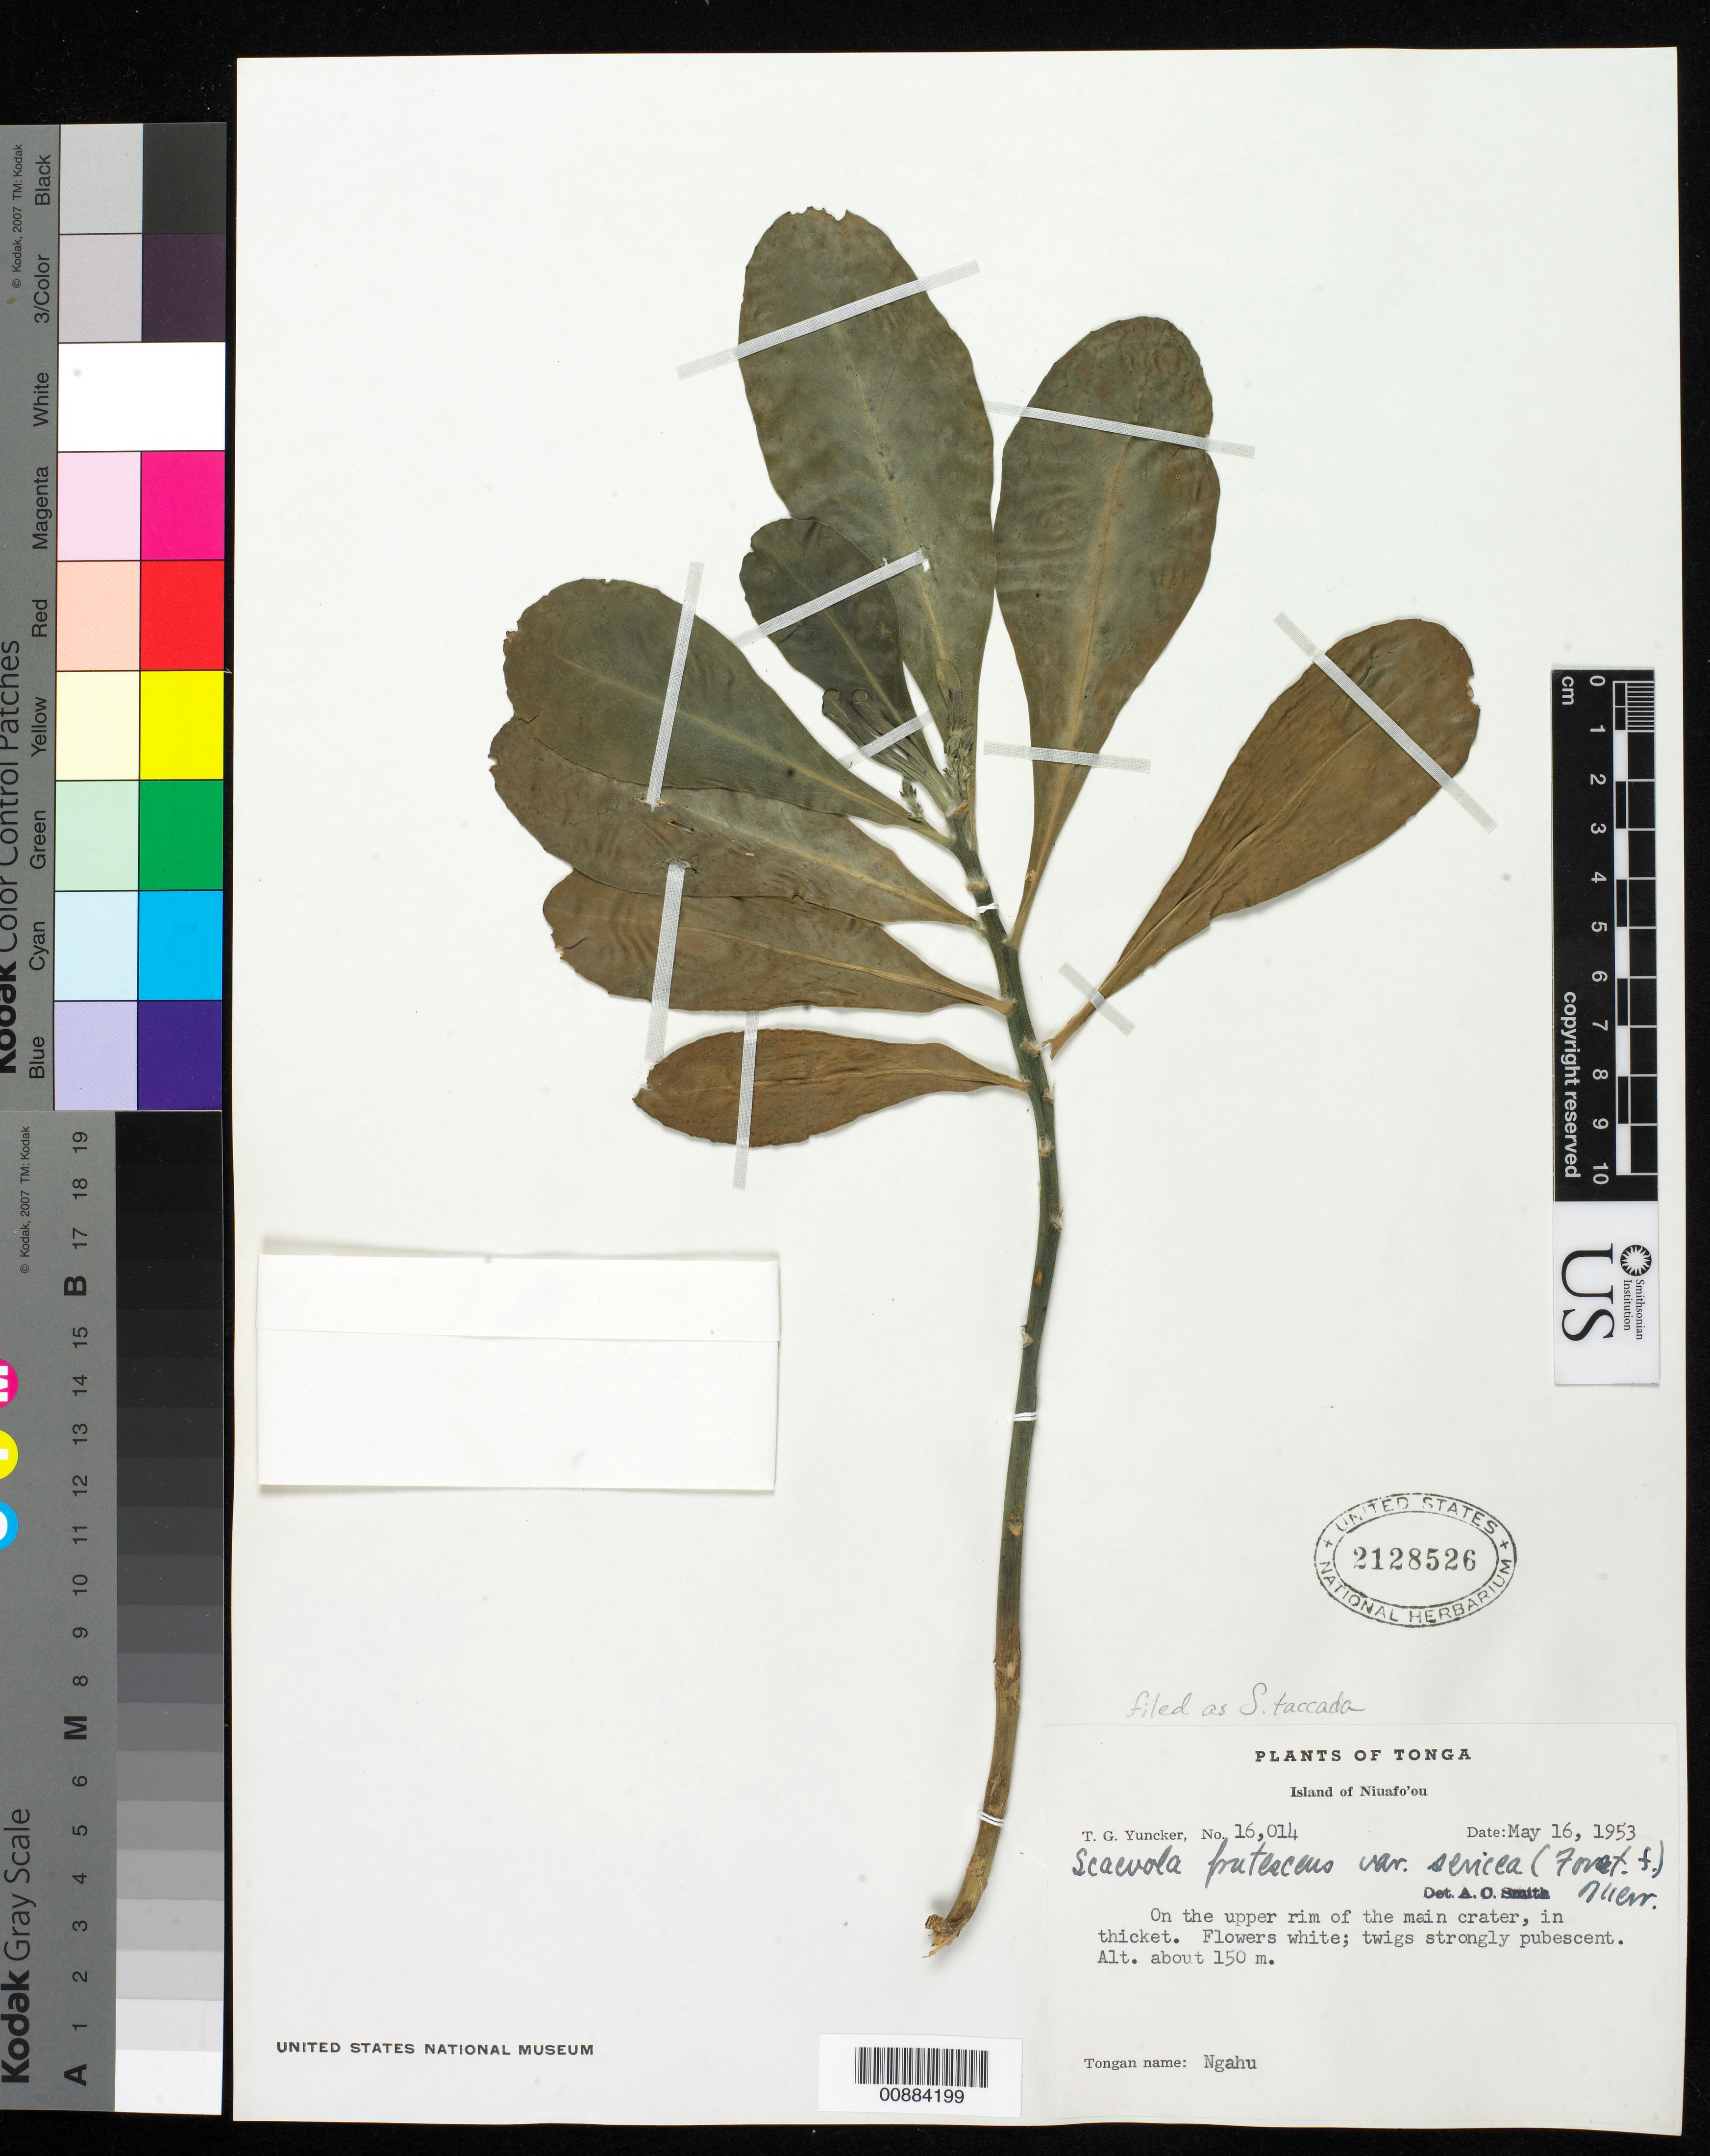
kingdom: Plantae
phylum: Tracheophyta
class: Magnoliopsida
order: Asterales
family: Goodeniaceae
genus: Scaevola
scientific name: Scaevola taccada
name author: (Gaertn.) Roxb.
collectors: T. G. Yuncker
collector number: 16014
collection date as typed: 16 May 1953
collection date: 1953-05-16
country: Tonga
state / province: Tonga Outliers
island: Niuafo'ou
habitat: upper side of main crater, thicket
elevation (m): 150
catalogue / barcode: US 2128526